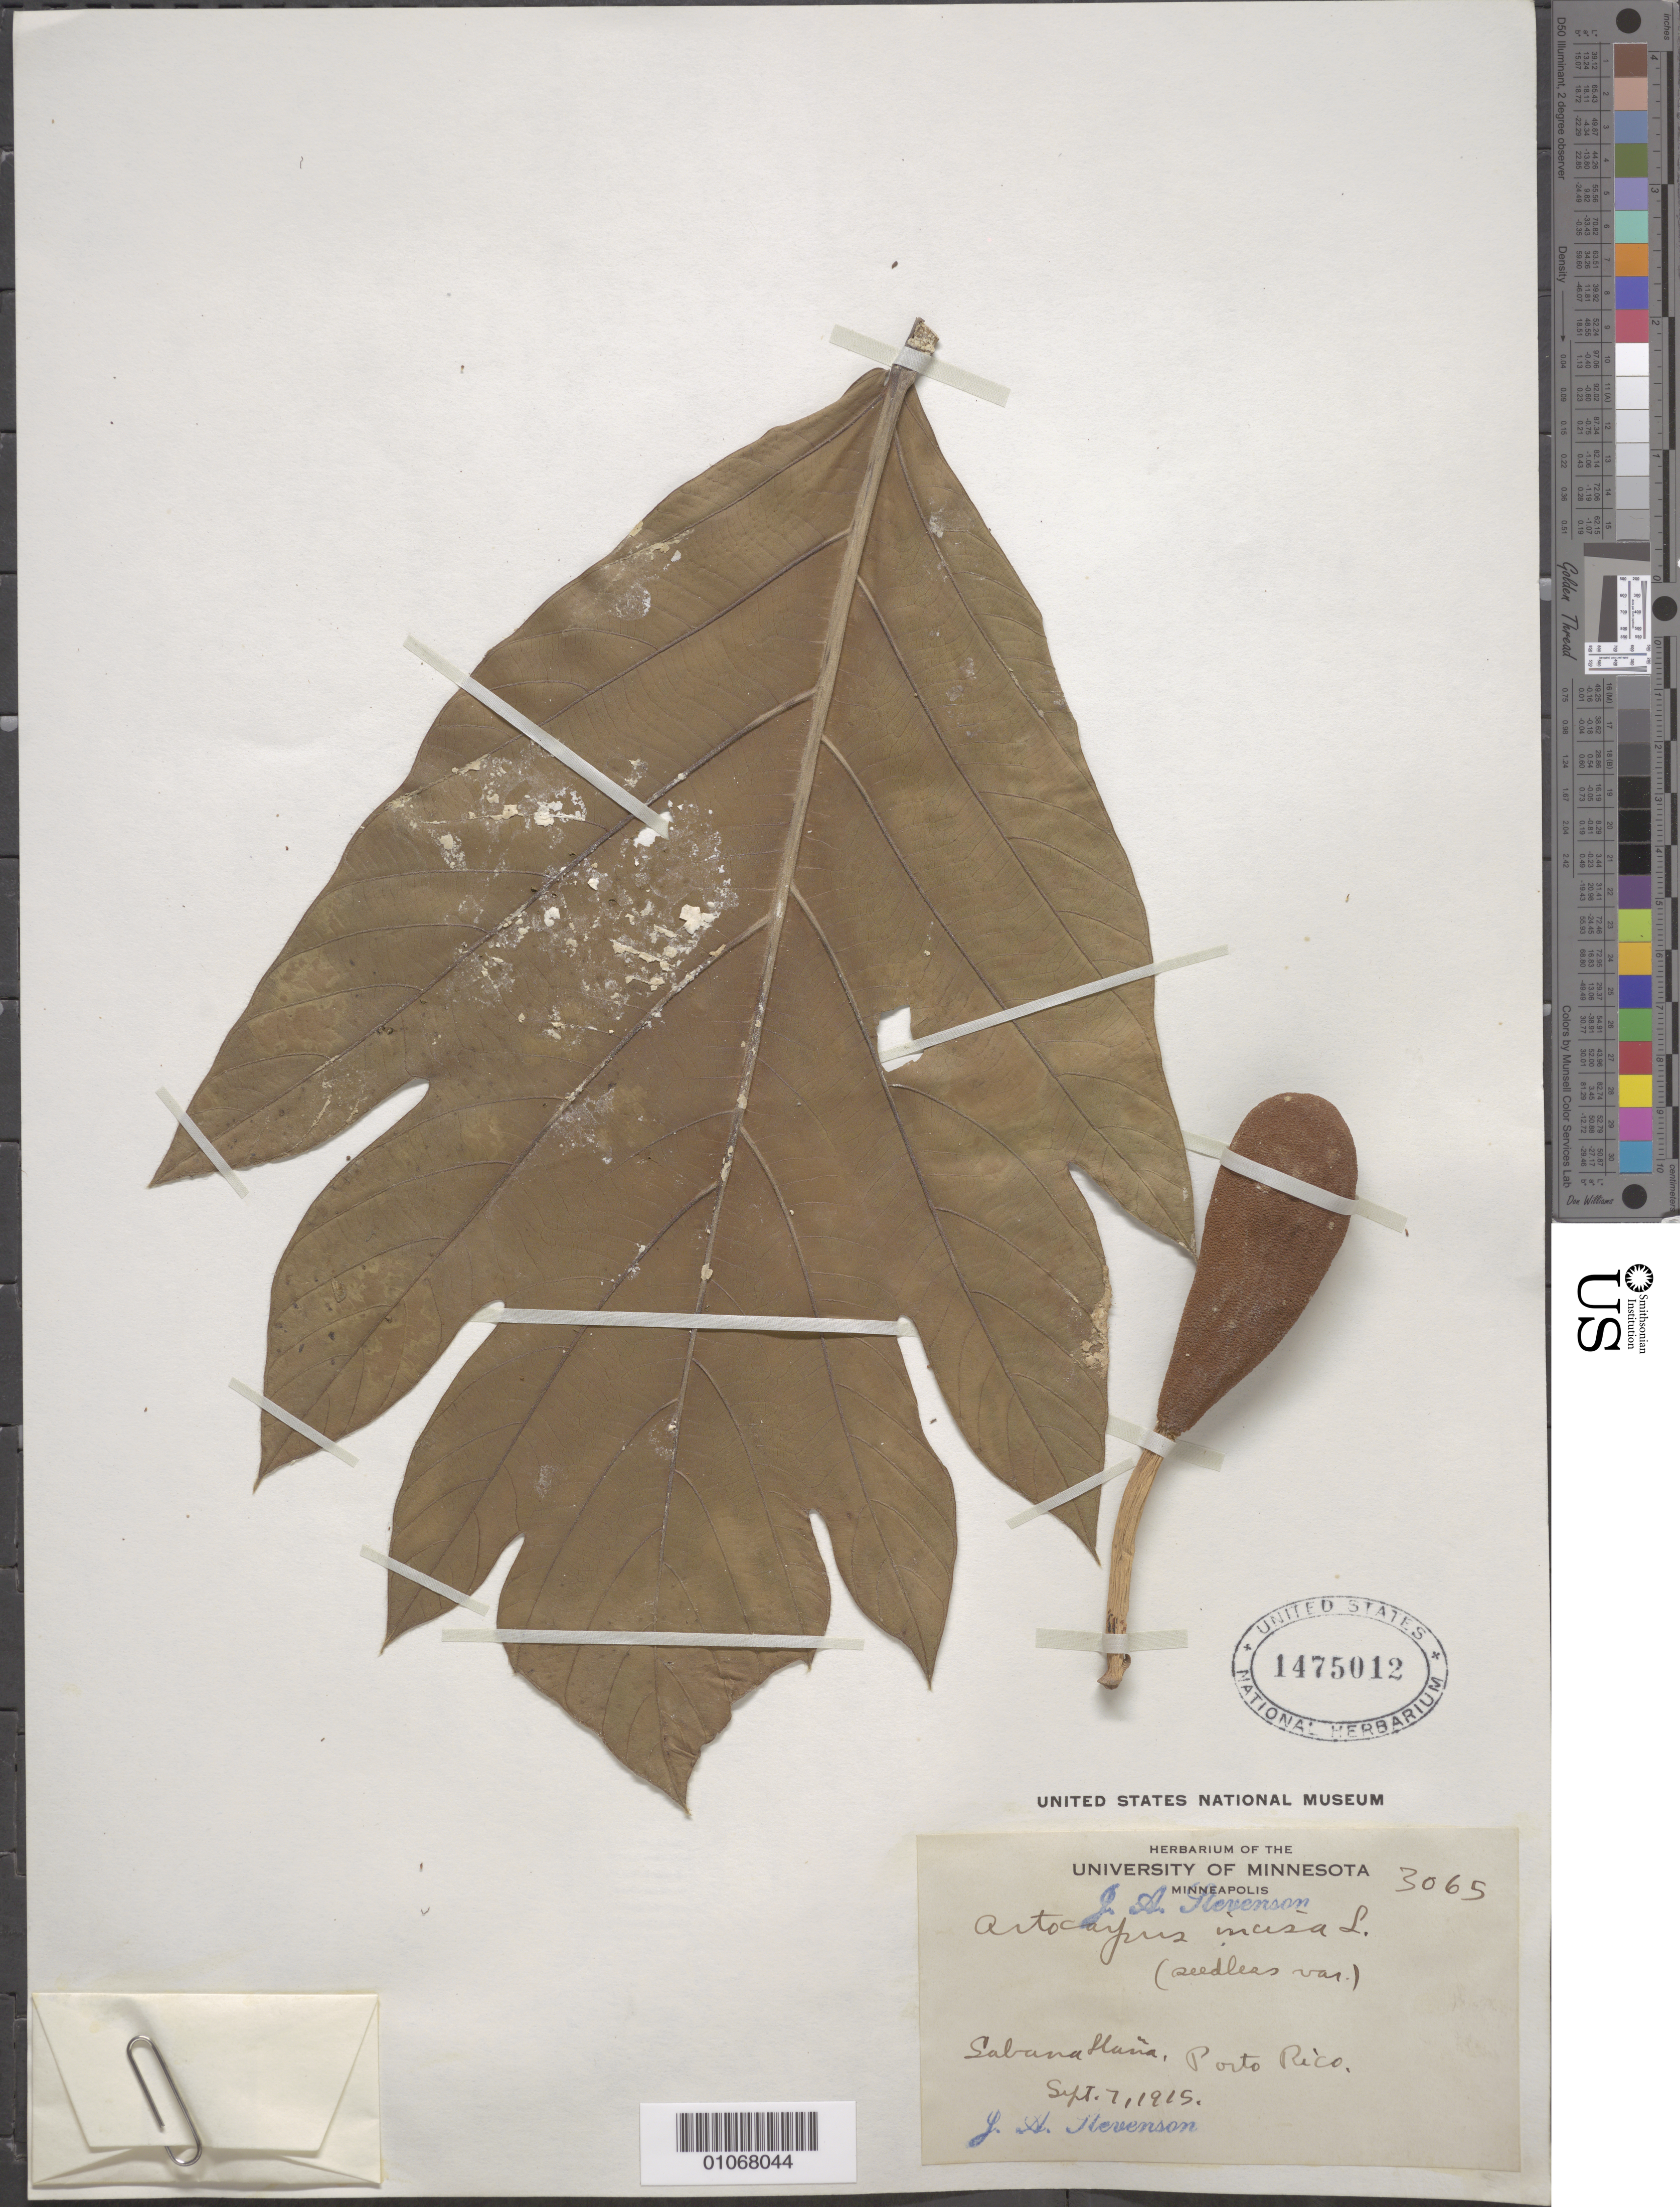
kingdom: Plantae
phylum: Tracheophyta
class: Magnoliopsida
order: Rosales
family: Moraceae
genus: Artocarpus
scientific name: Artocarpus incisus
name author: (Thunb.) L. f.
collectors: J. Stevenson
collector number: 3065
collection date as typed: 07 Sep 1915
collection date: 1915-09-07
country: Puerto Rico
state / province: Sabana Grande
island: Puerto Rico I.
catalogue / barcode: US 1475012